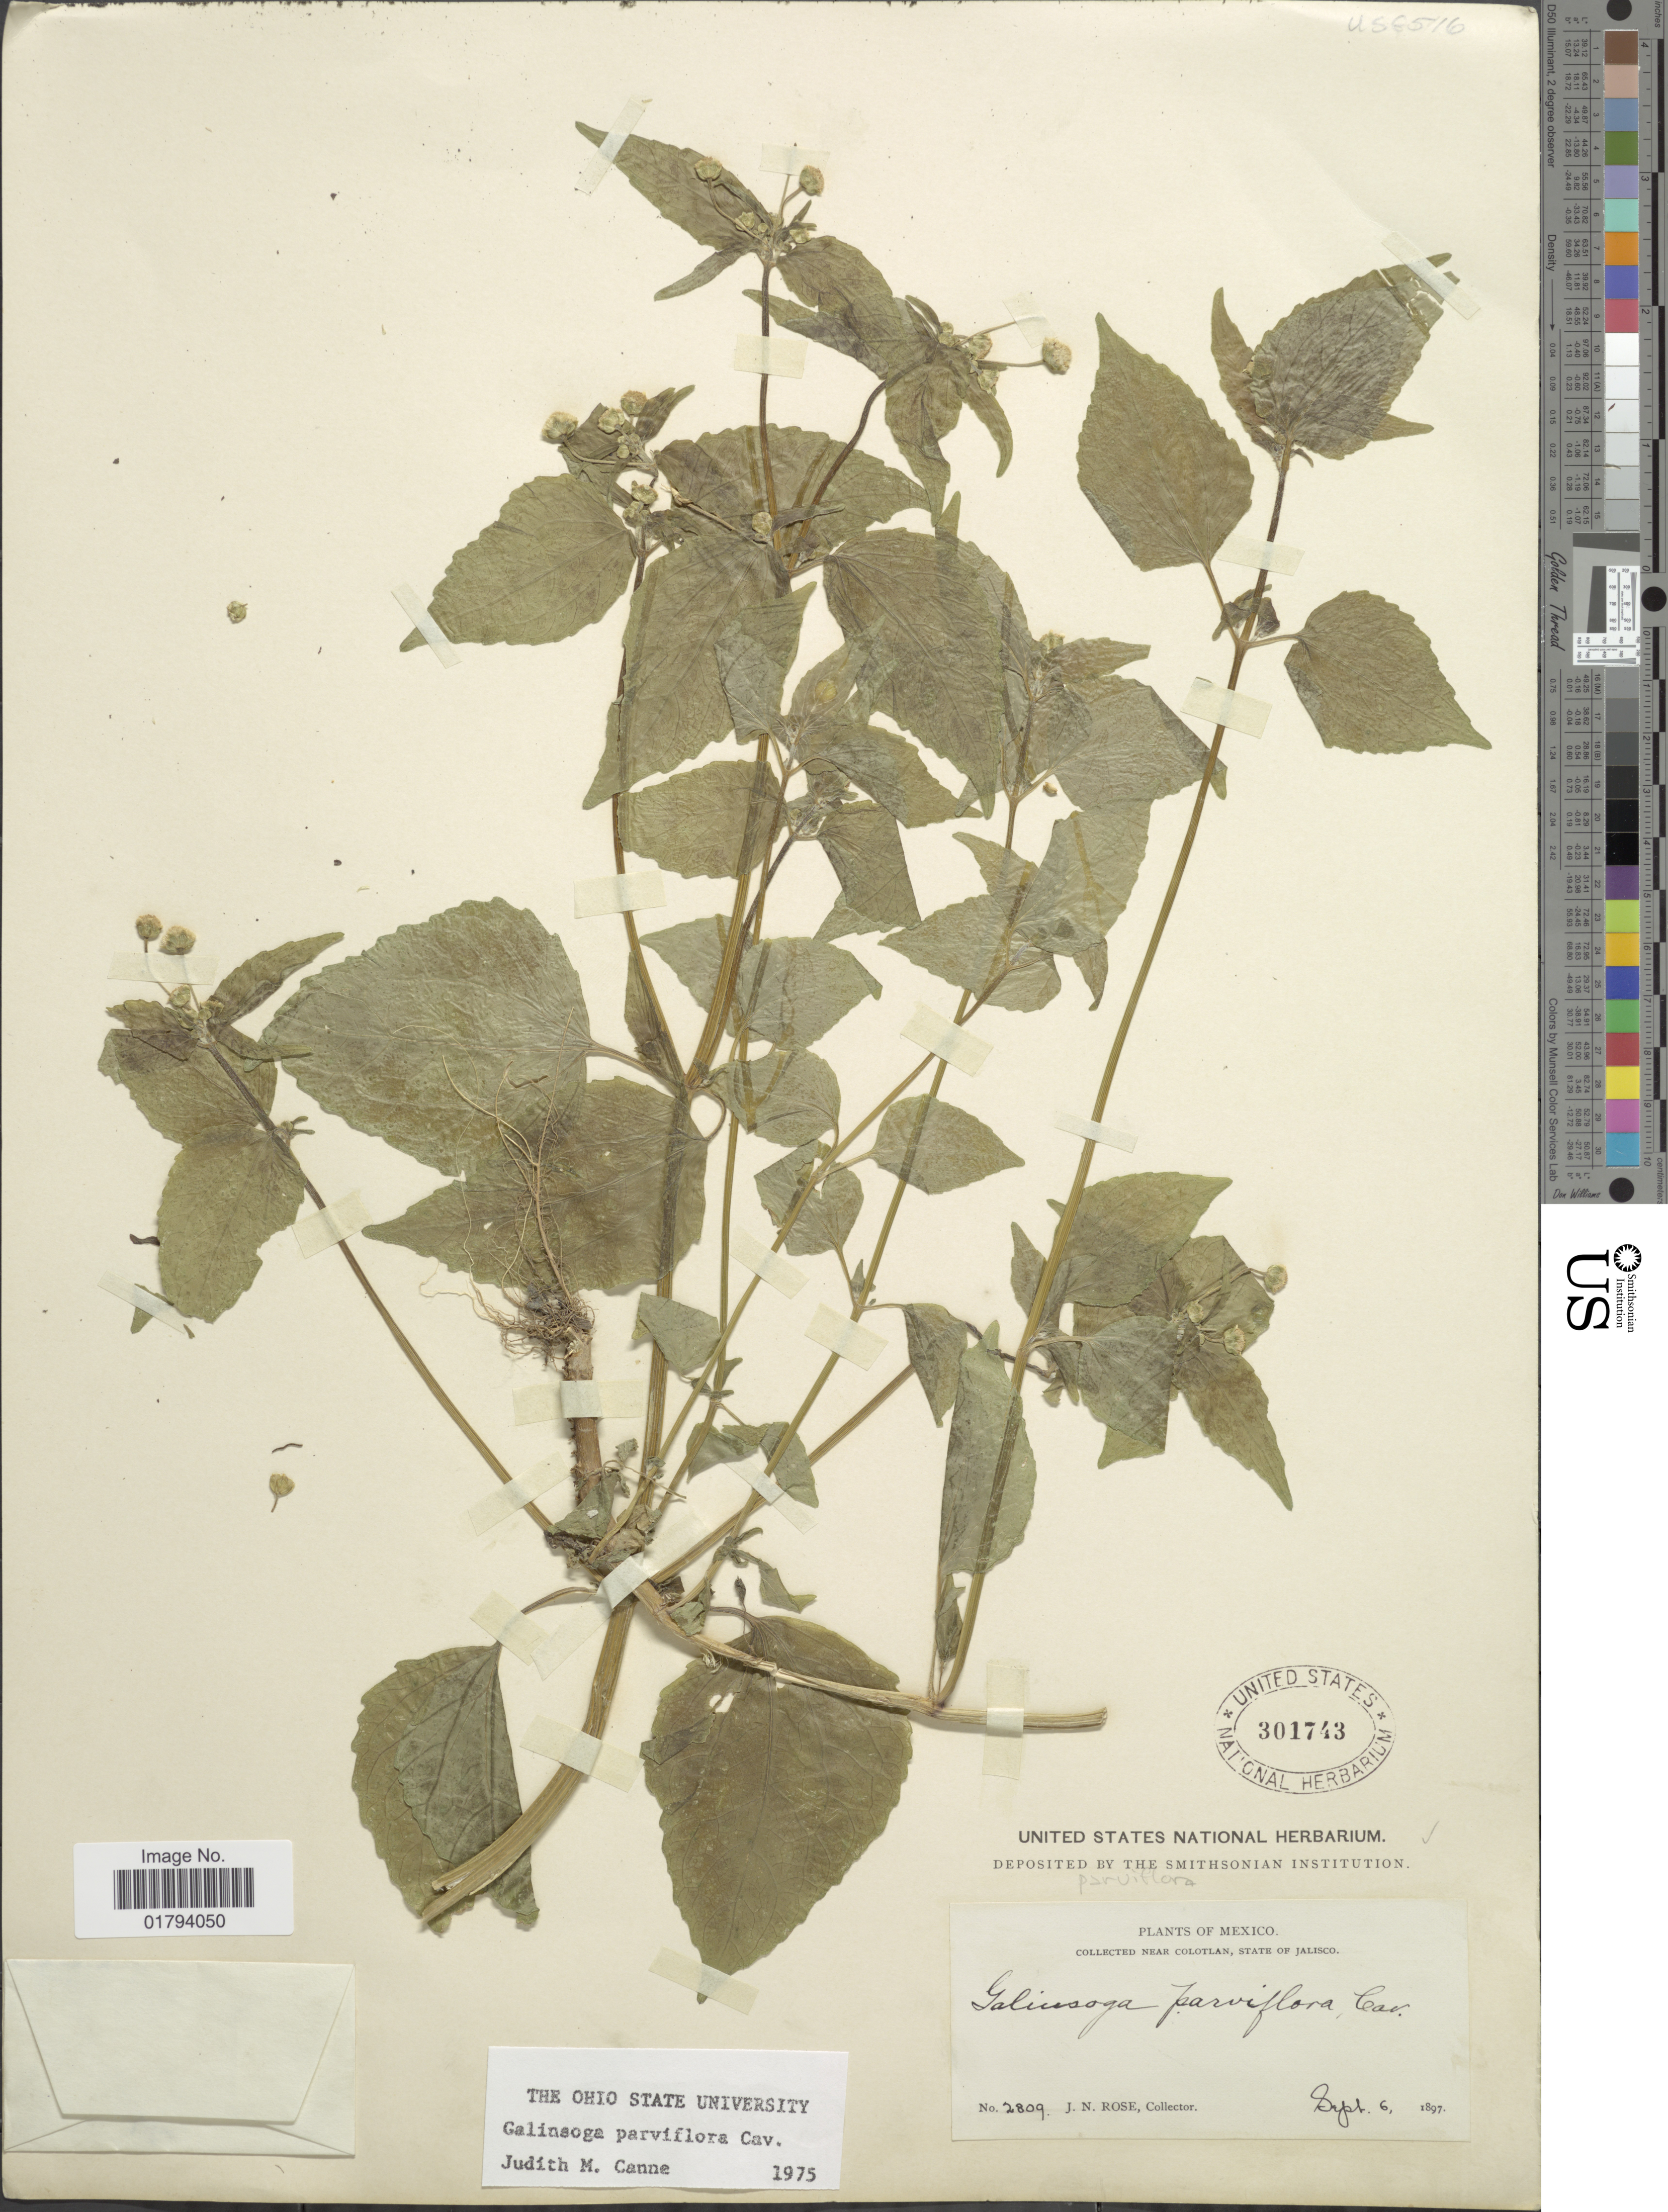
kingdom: Plantae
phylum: Tracheophyta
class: Magnoliopsida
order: Asterales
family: Asteraceae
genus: Galinsoga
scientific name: Galinsoga parviflora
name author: Cav.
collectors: J. N. Rose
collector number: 2809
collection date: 1897-09-06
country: Mexico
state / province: Jalisco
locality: Near Colotlan.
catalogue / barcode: US 301743